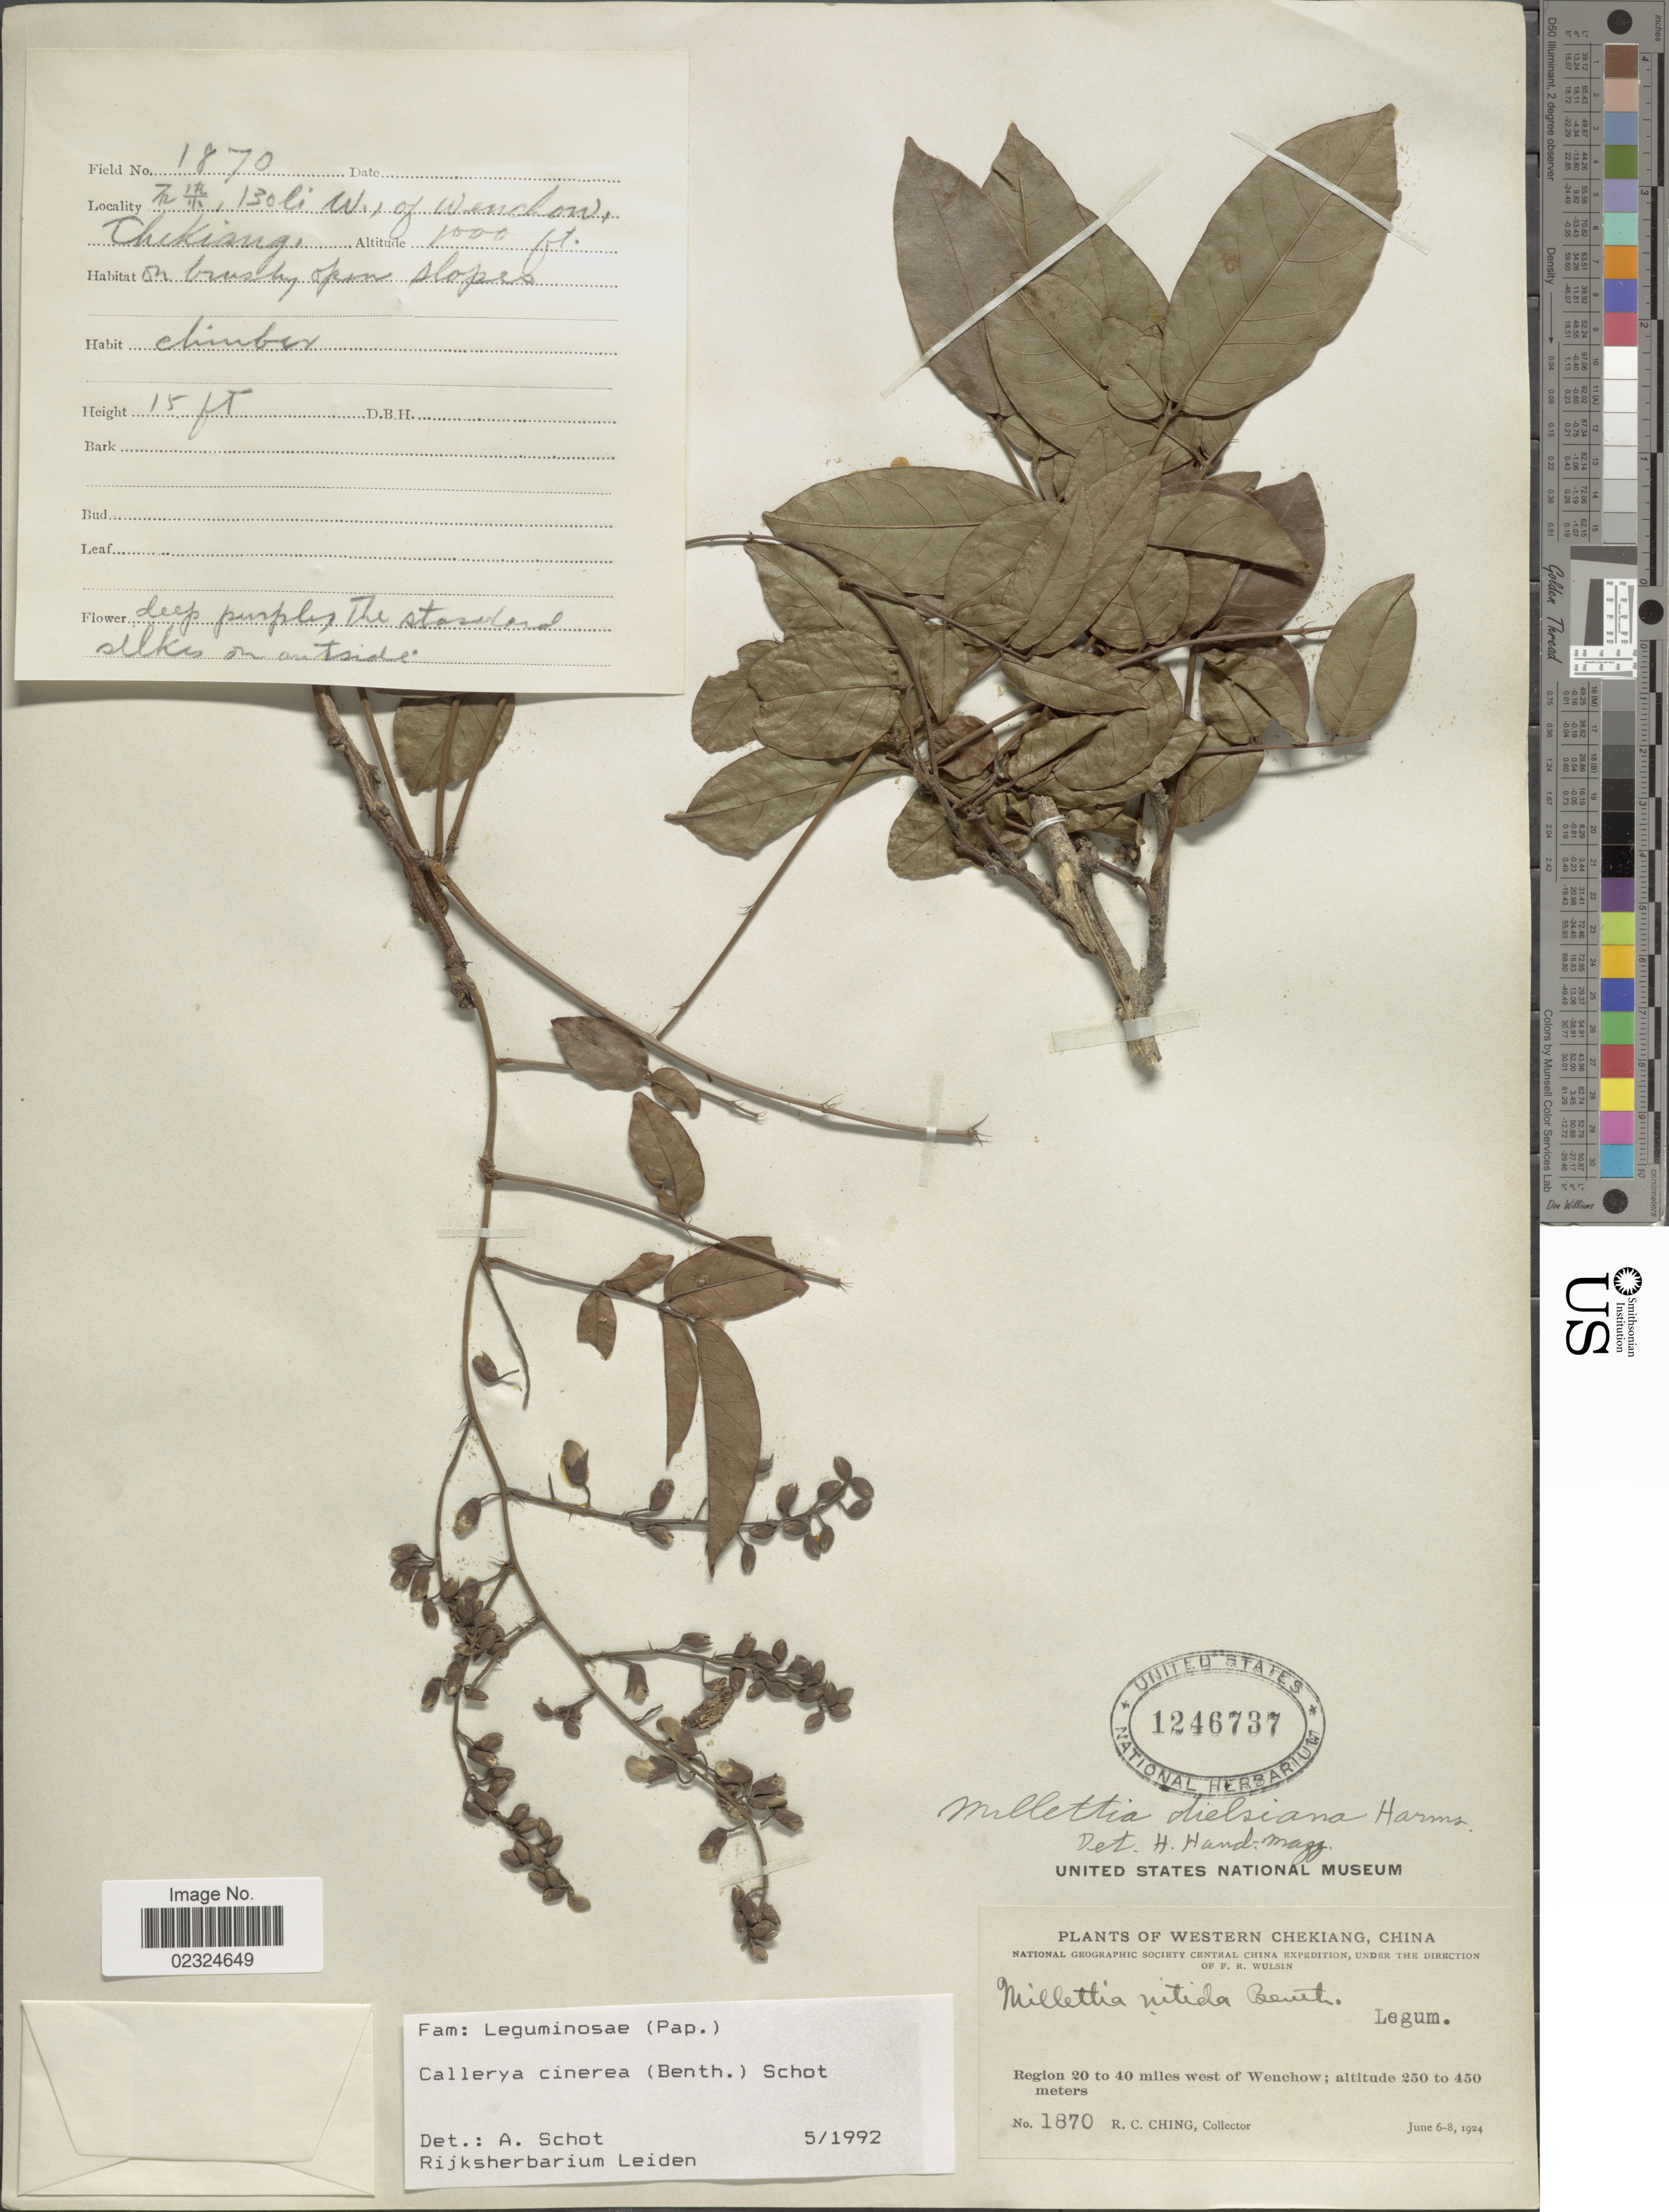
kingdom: Plantae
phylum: Tracheophyta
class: Magnoliopsida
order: Fabales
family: Fabaceae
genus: Callerya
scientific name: Callerya cinerea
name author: (Benth.) Schot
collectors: R. C. Ching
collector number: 1870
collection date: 1924-06-06/1924-06-08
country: China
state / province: Zhejiang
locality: Shiranxiang. 130 li W. of Wenchow, Regiion 20 to 40 miles west of Wenchow. Western Chongqing.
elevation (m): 305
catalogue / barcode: US 1246737